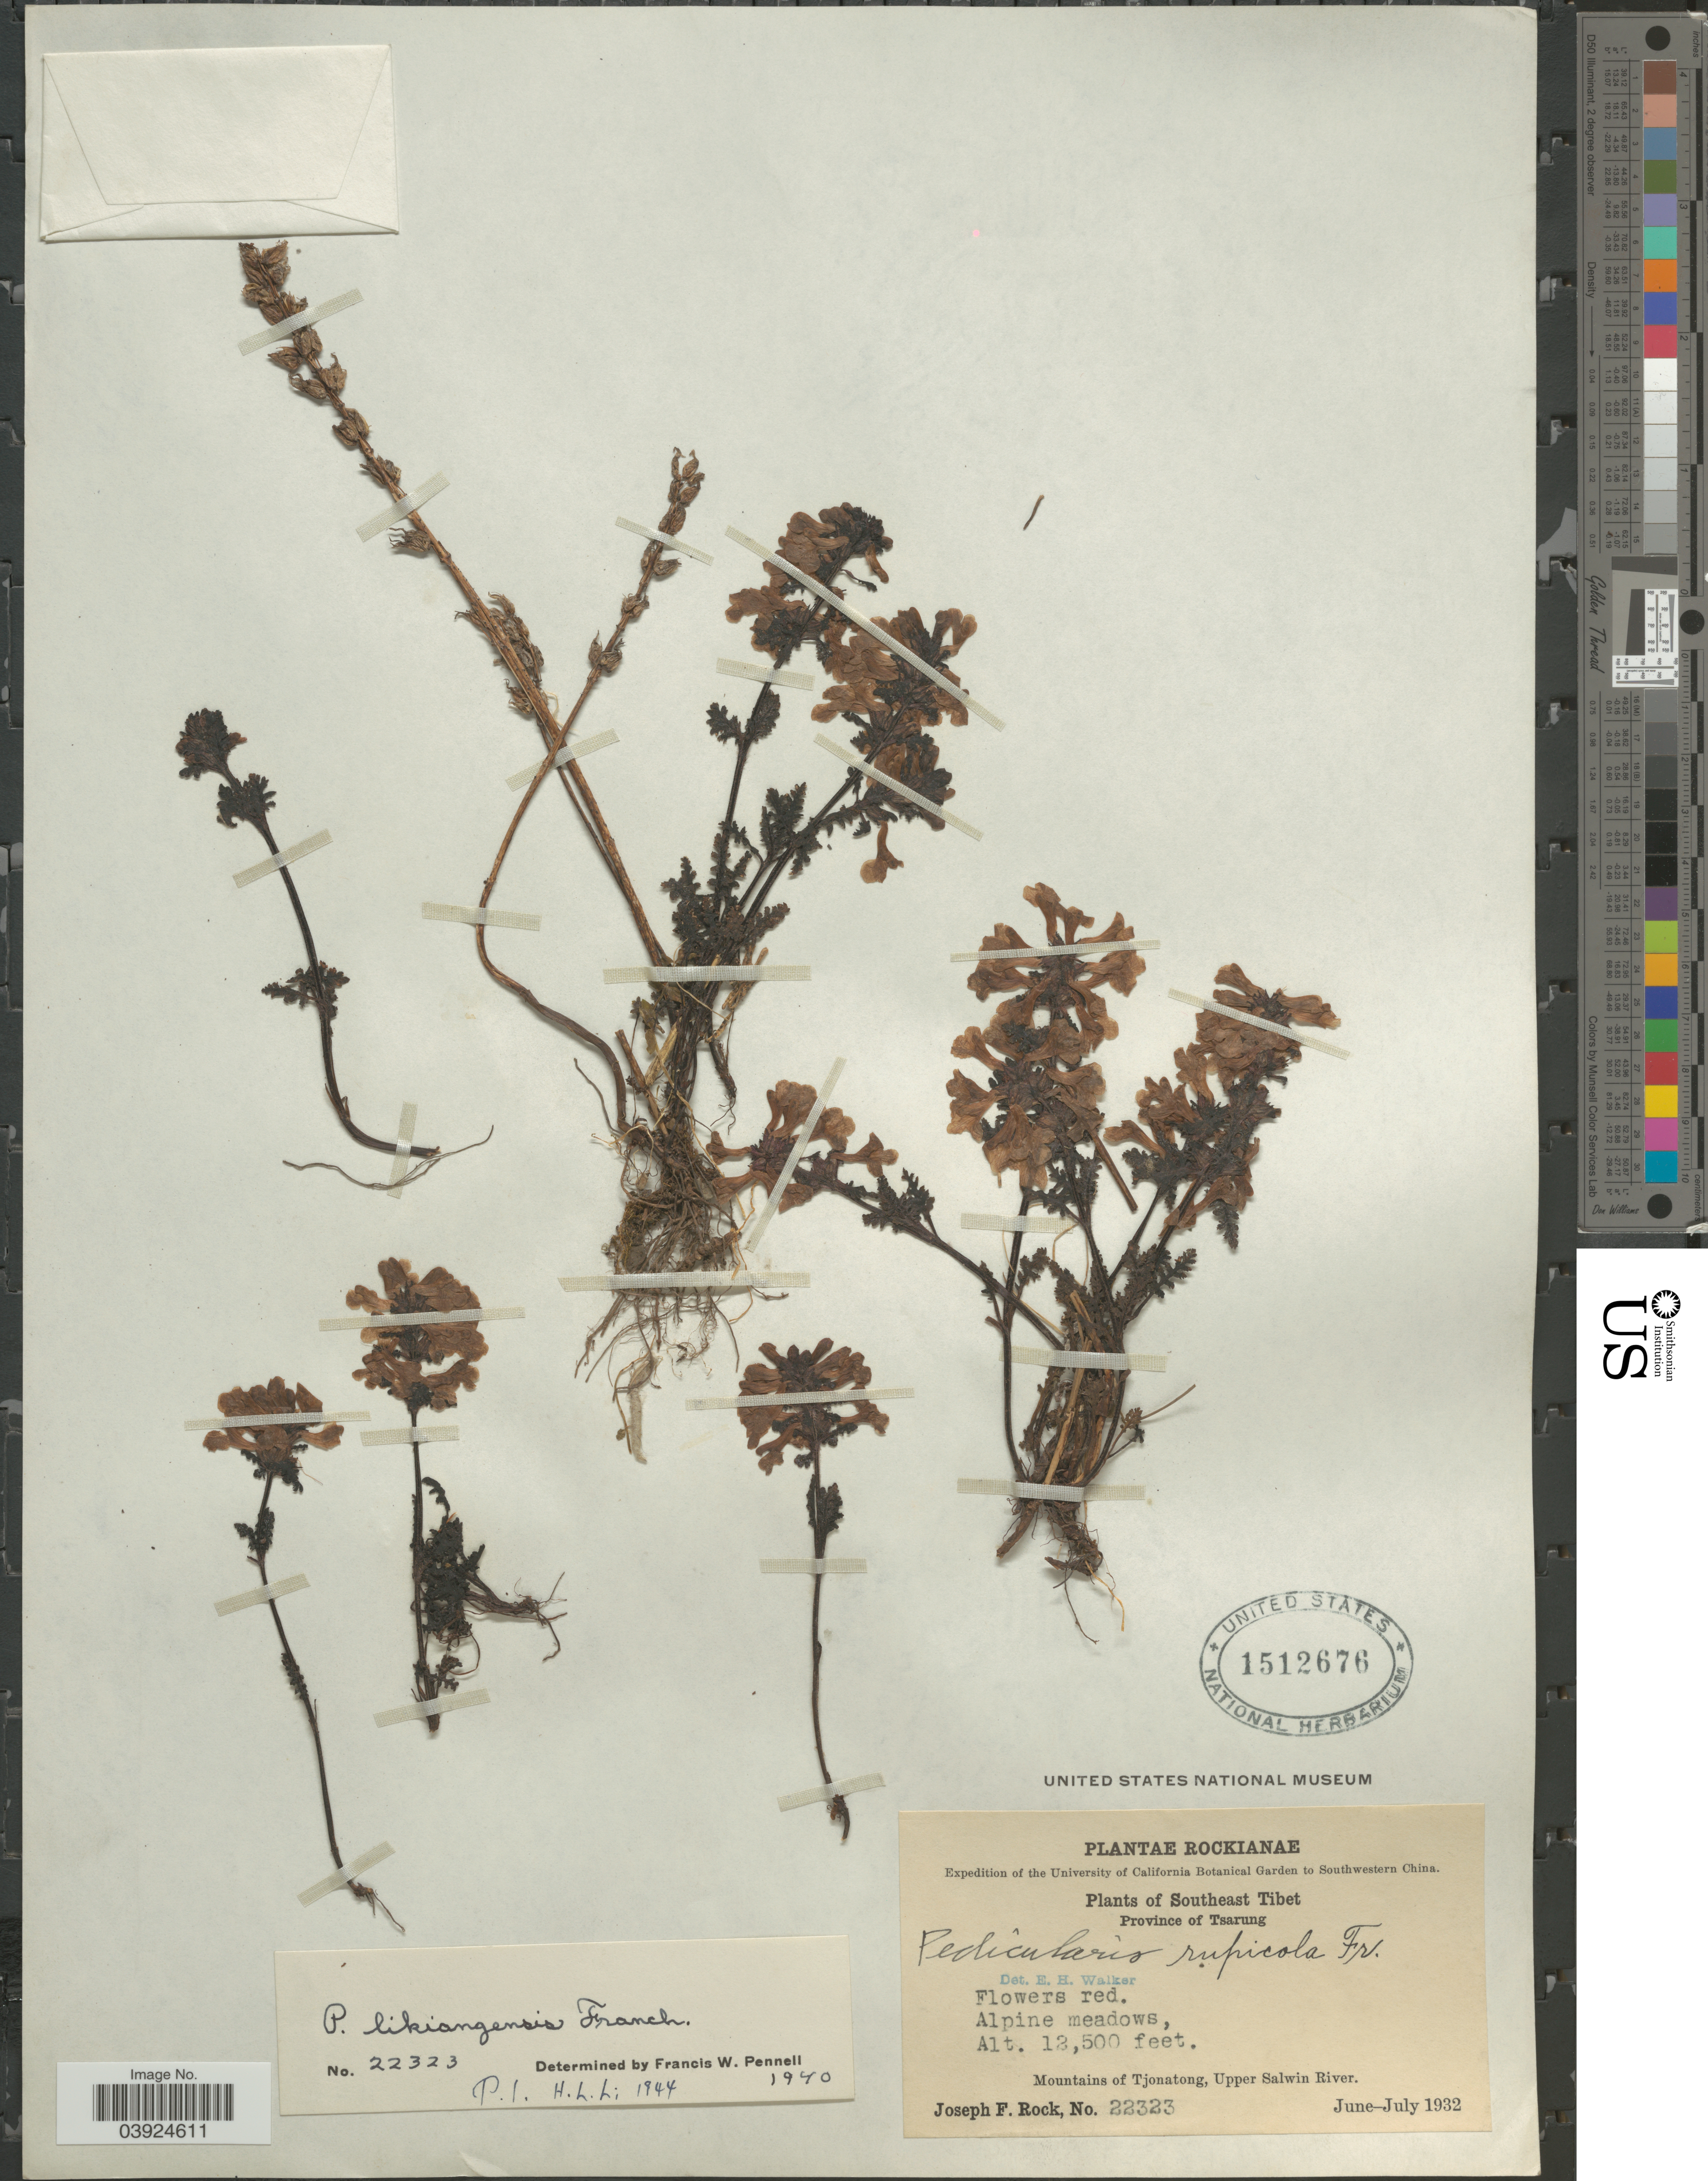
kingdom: Plantae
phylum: Tracheophyta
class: Magnoliopsida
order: Lamiales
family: Orobanchaceae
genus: Pedicularis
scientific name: Pedicularis likiangensis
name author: Franch. ex Maxim.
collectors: J. F. Rock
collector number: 22323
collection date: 1932-06/1932-07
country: China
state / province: Xizang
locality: Southwestern China. Southeast Tibet. Province of Tsarung. Mountains of Tjonatong, Upper Salwin River.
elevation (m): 3810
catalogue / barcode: US 1512676